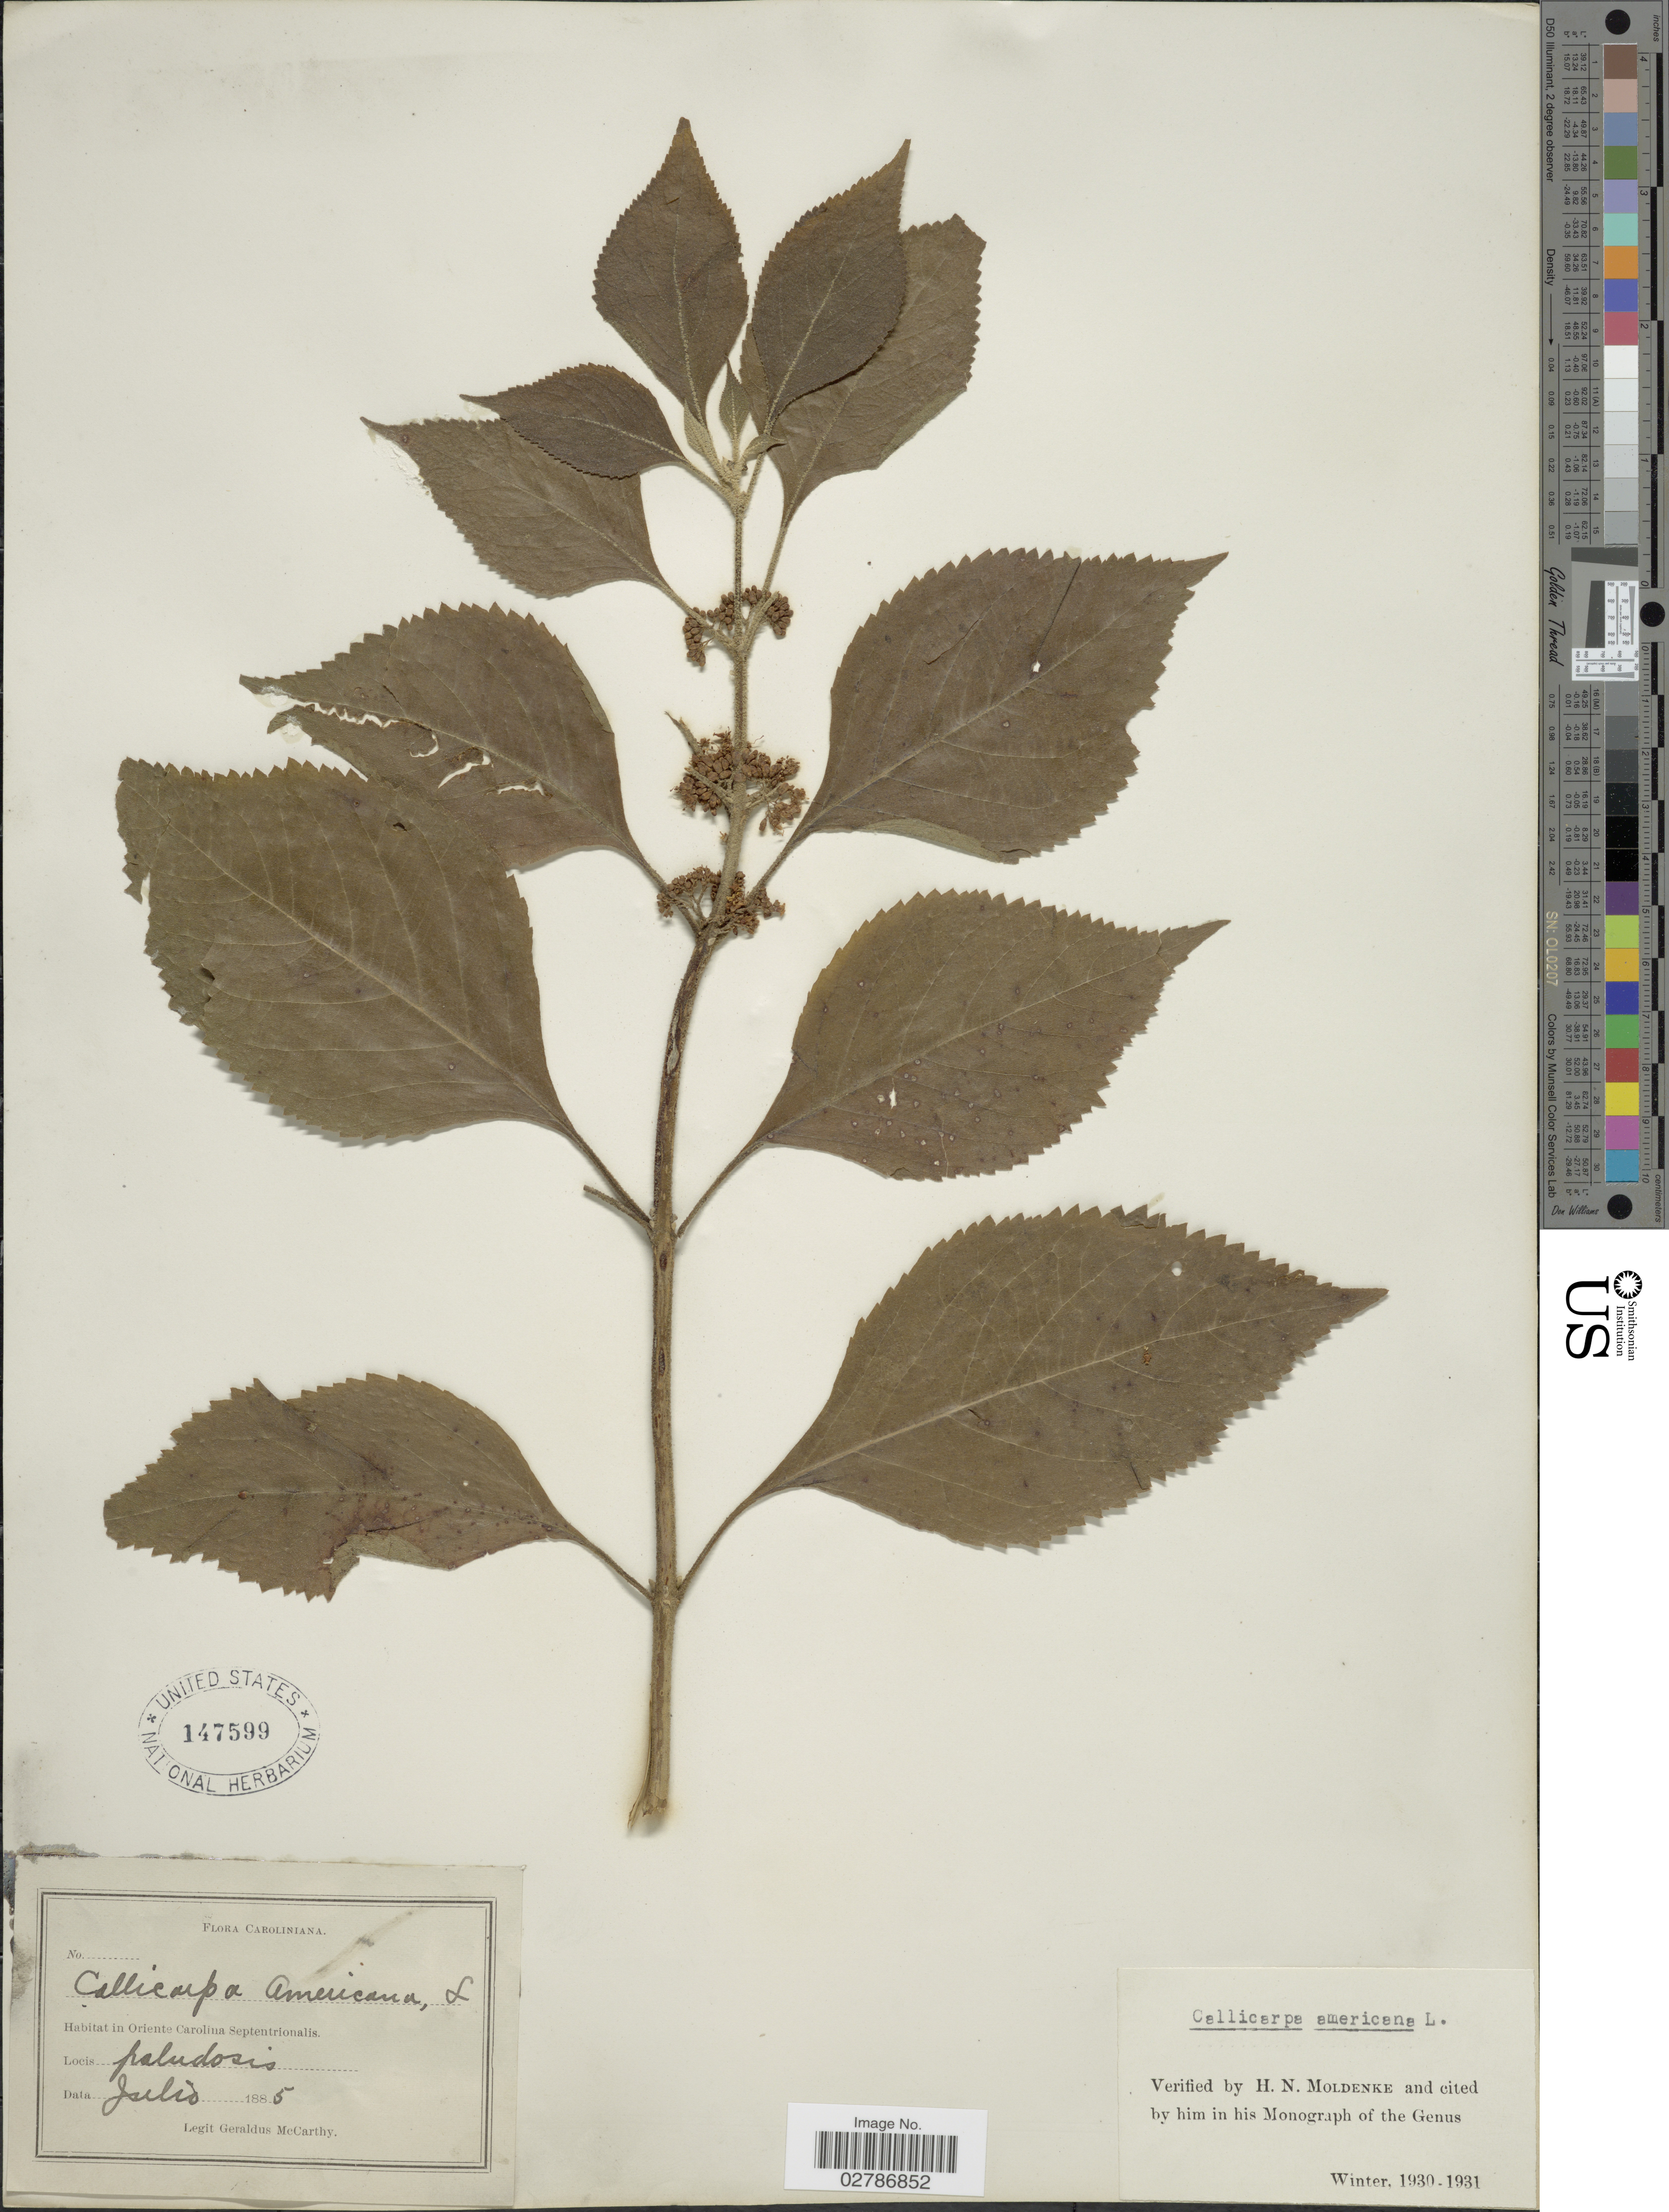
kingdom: Plantae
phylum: Tracheophyta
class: Magnoliopsida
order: Lamiales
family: Lamiaceae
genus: Callicarpa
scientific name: Callicarpa americana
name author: L.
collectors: M. McCarthy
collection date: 1885-07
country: Puerto Rico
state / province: Carolina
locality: In Oriente Carolina Septentrionalis. Paludosis.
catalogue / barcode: US 147599